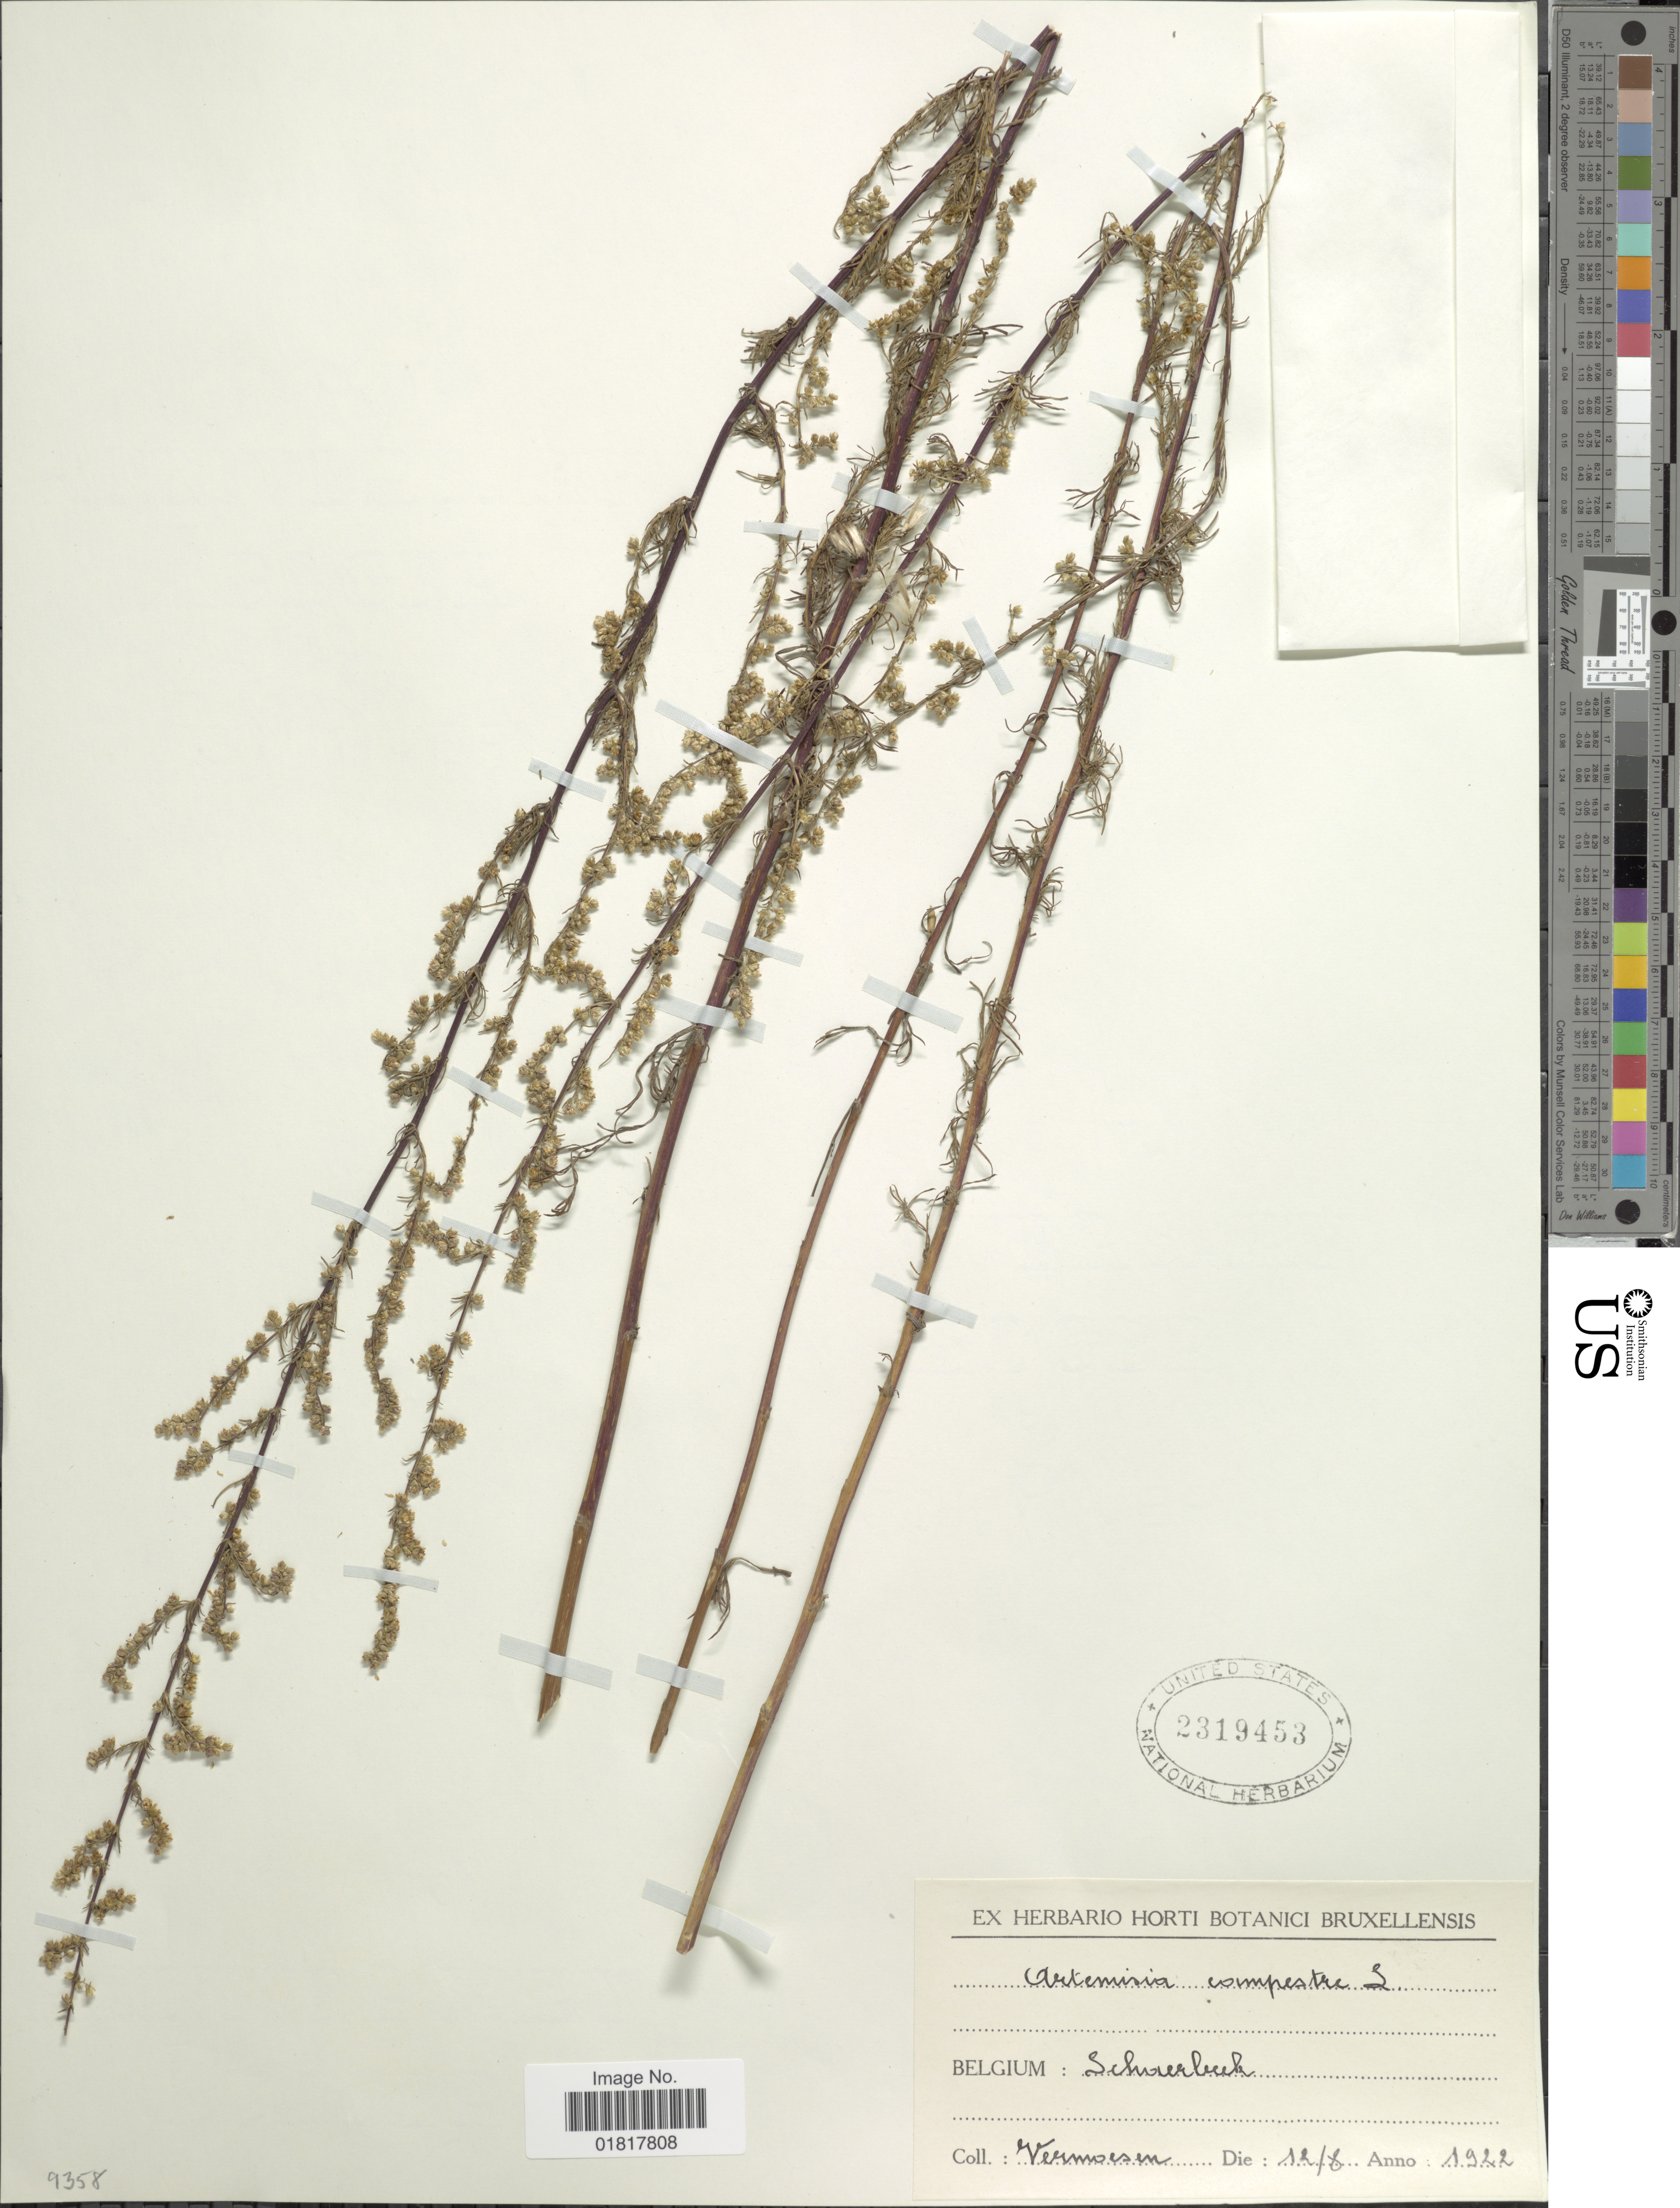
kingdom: Plantae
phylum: Tracheophyta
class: Magnoliopsida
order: Asterales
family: Asteraceae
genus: Artemisia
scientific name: Artemisia campestris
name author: L.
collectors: -- Vermoesen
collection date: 1922-08-12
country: Belgium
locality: Schoierbeek [interpreted]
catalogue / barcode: US 2319453